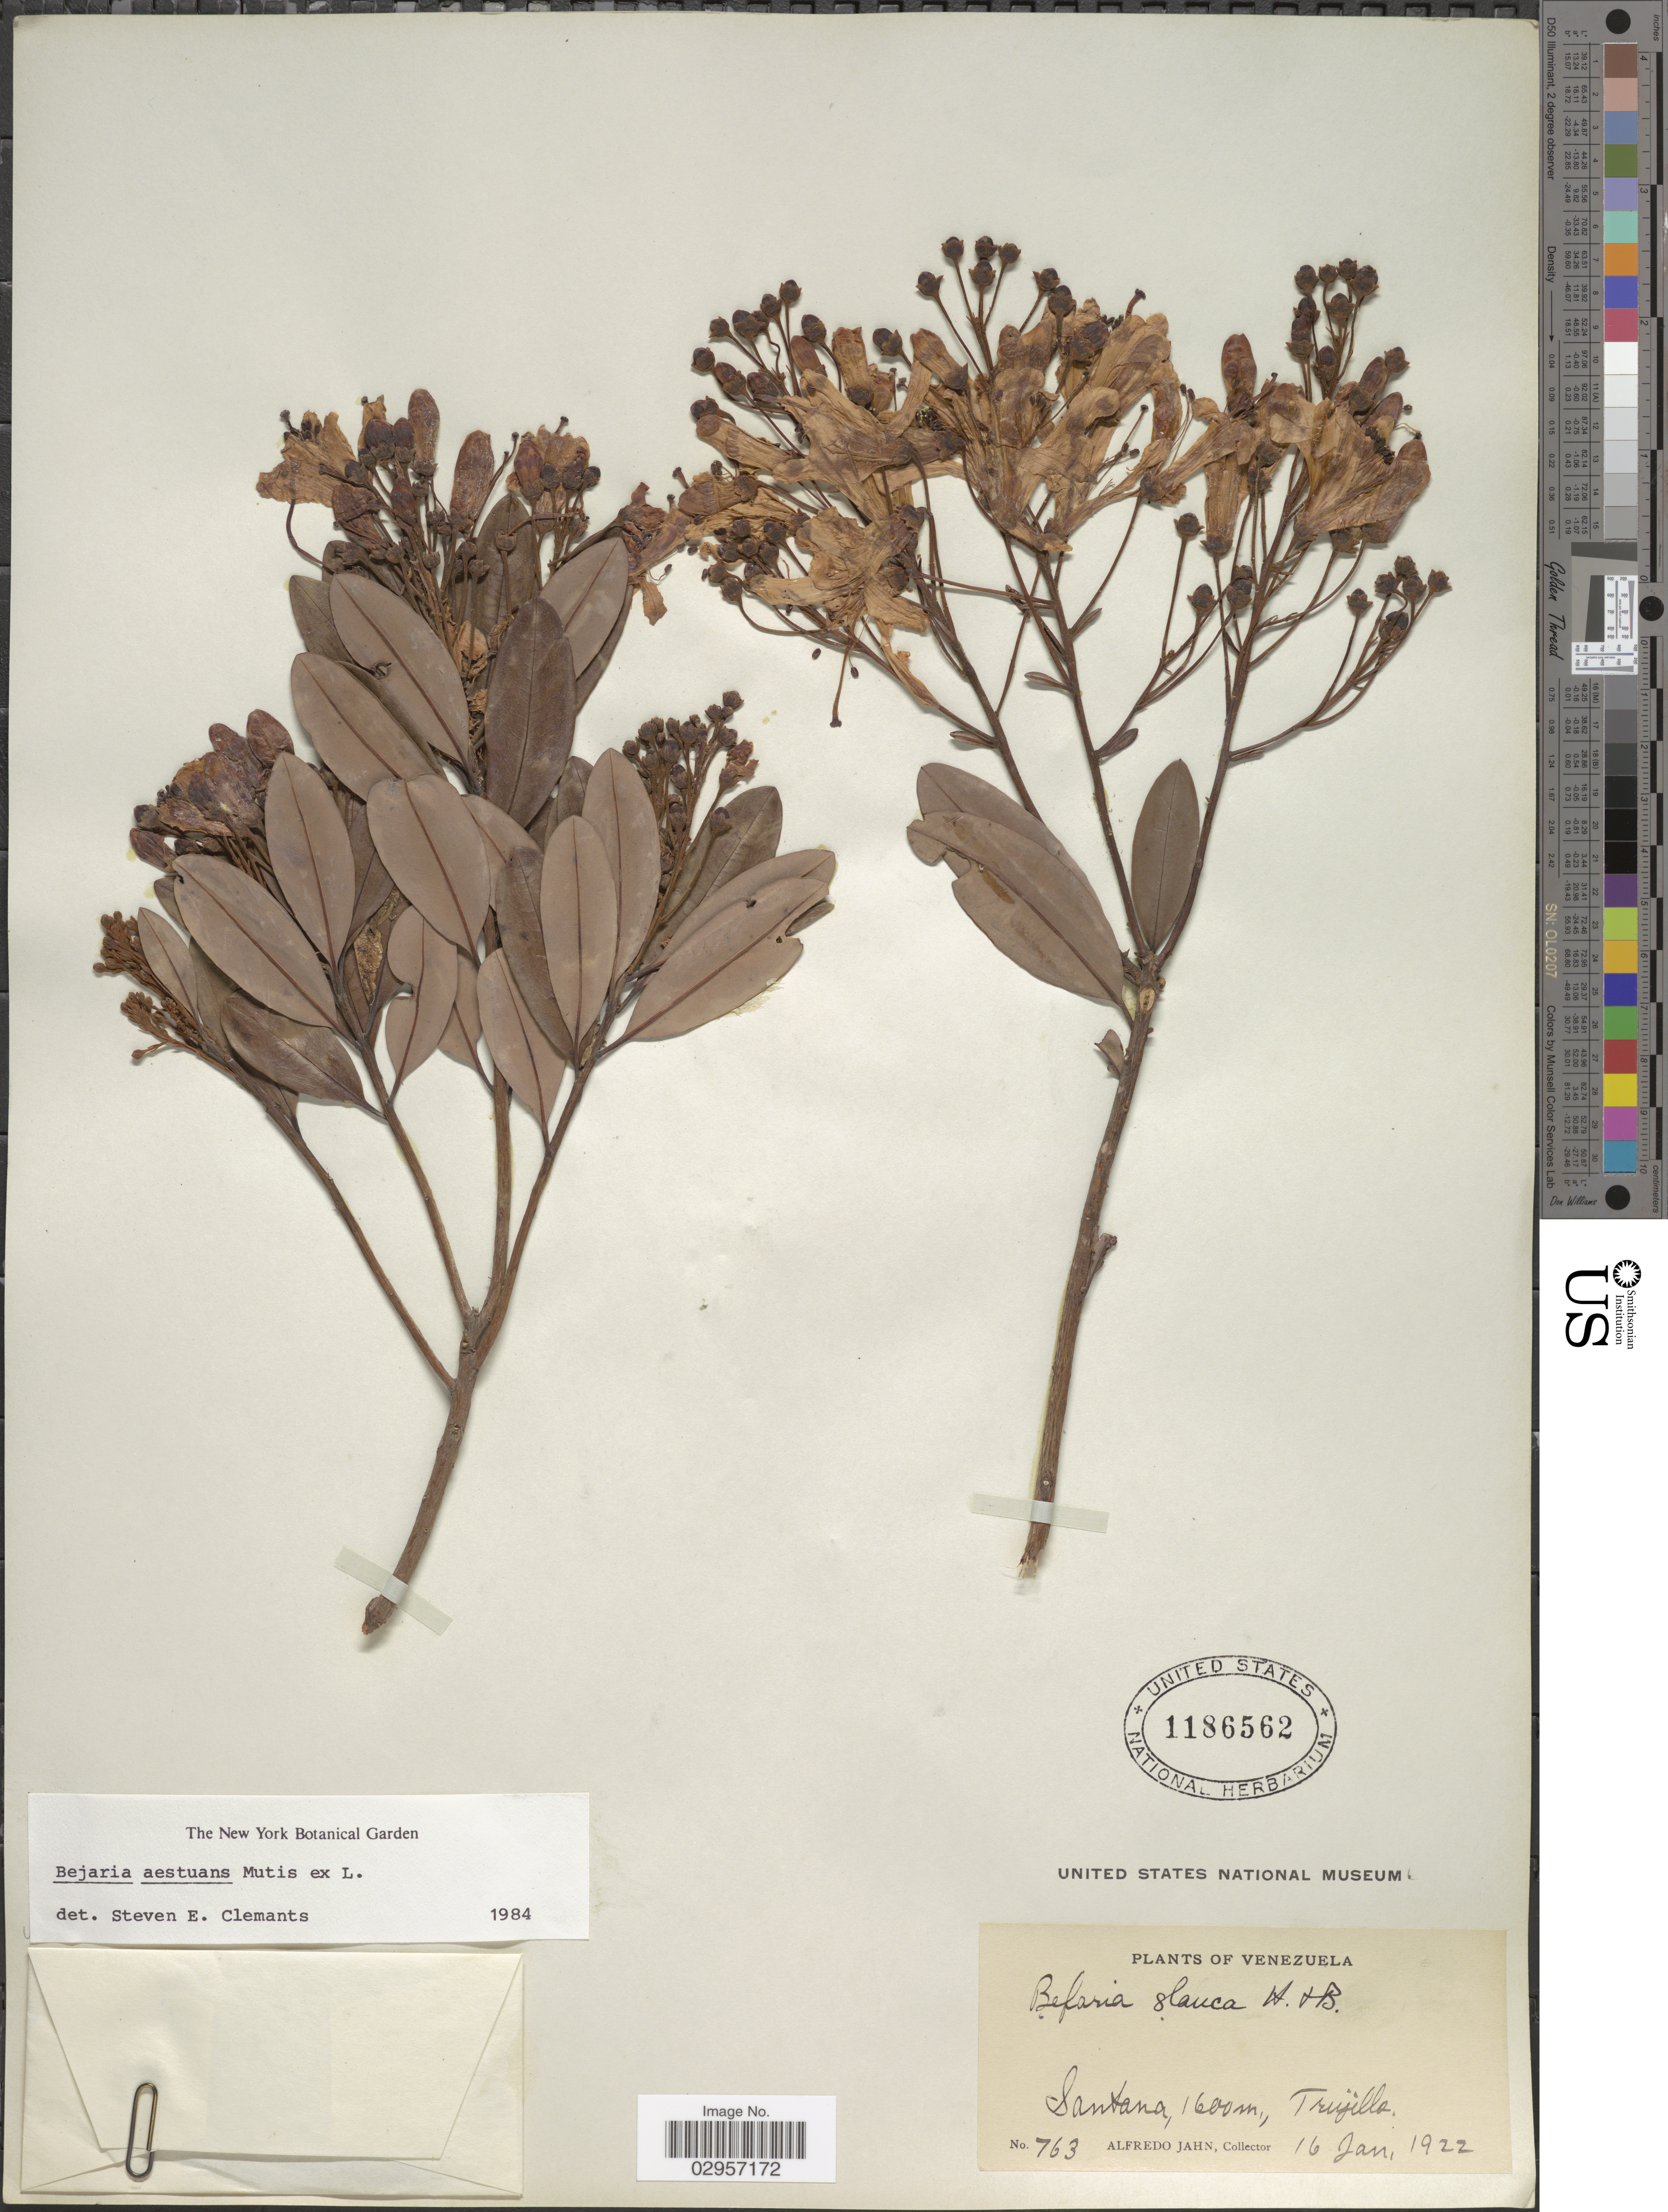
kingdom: Plantae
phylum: Tracheophyta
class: Magnoliopsida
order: Ericales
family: Ericaceae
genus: Befaria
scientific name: Befaria aestuans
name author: Mutis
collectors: A. Jahn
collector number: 763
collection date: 1922-01-16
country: Venezuela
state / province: Trujillo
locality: Santana, Trujillo.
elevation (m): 1600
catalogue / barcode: US 1186562